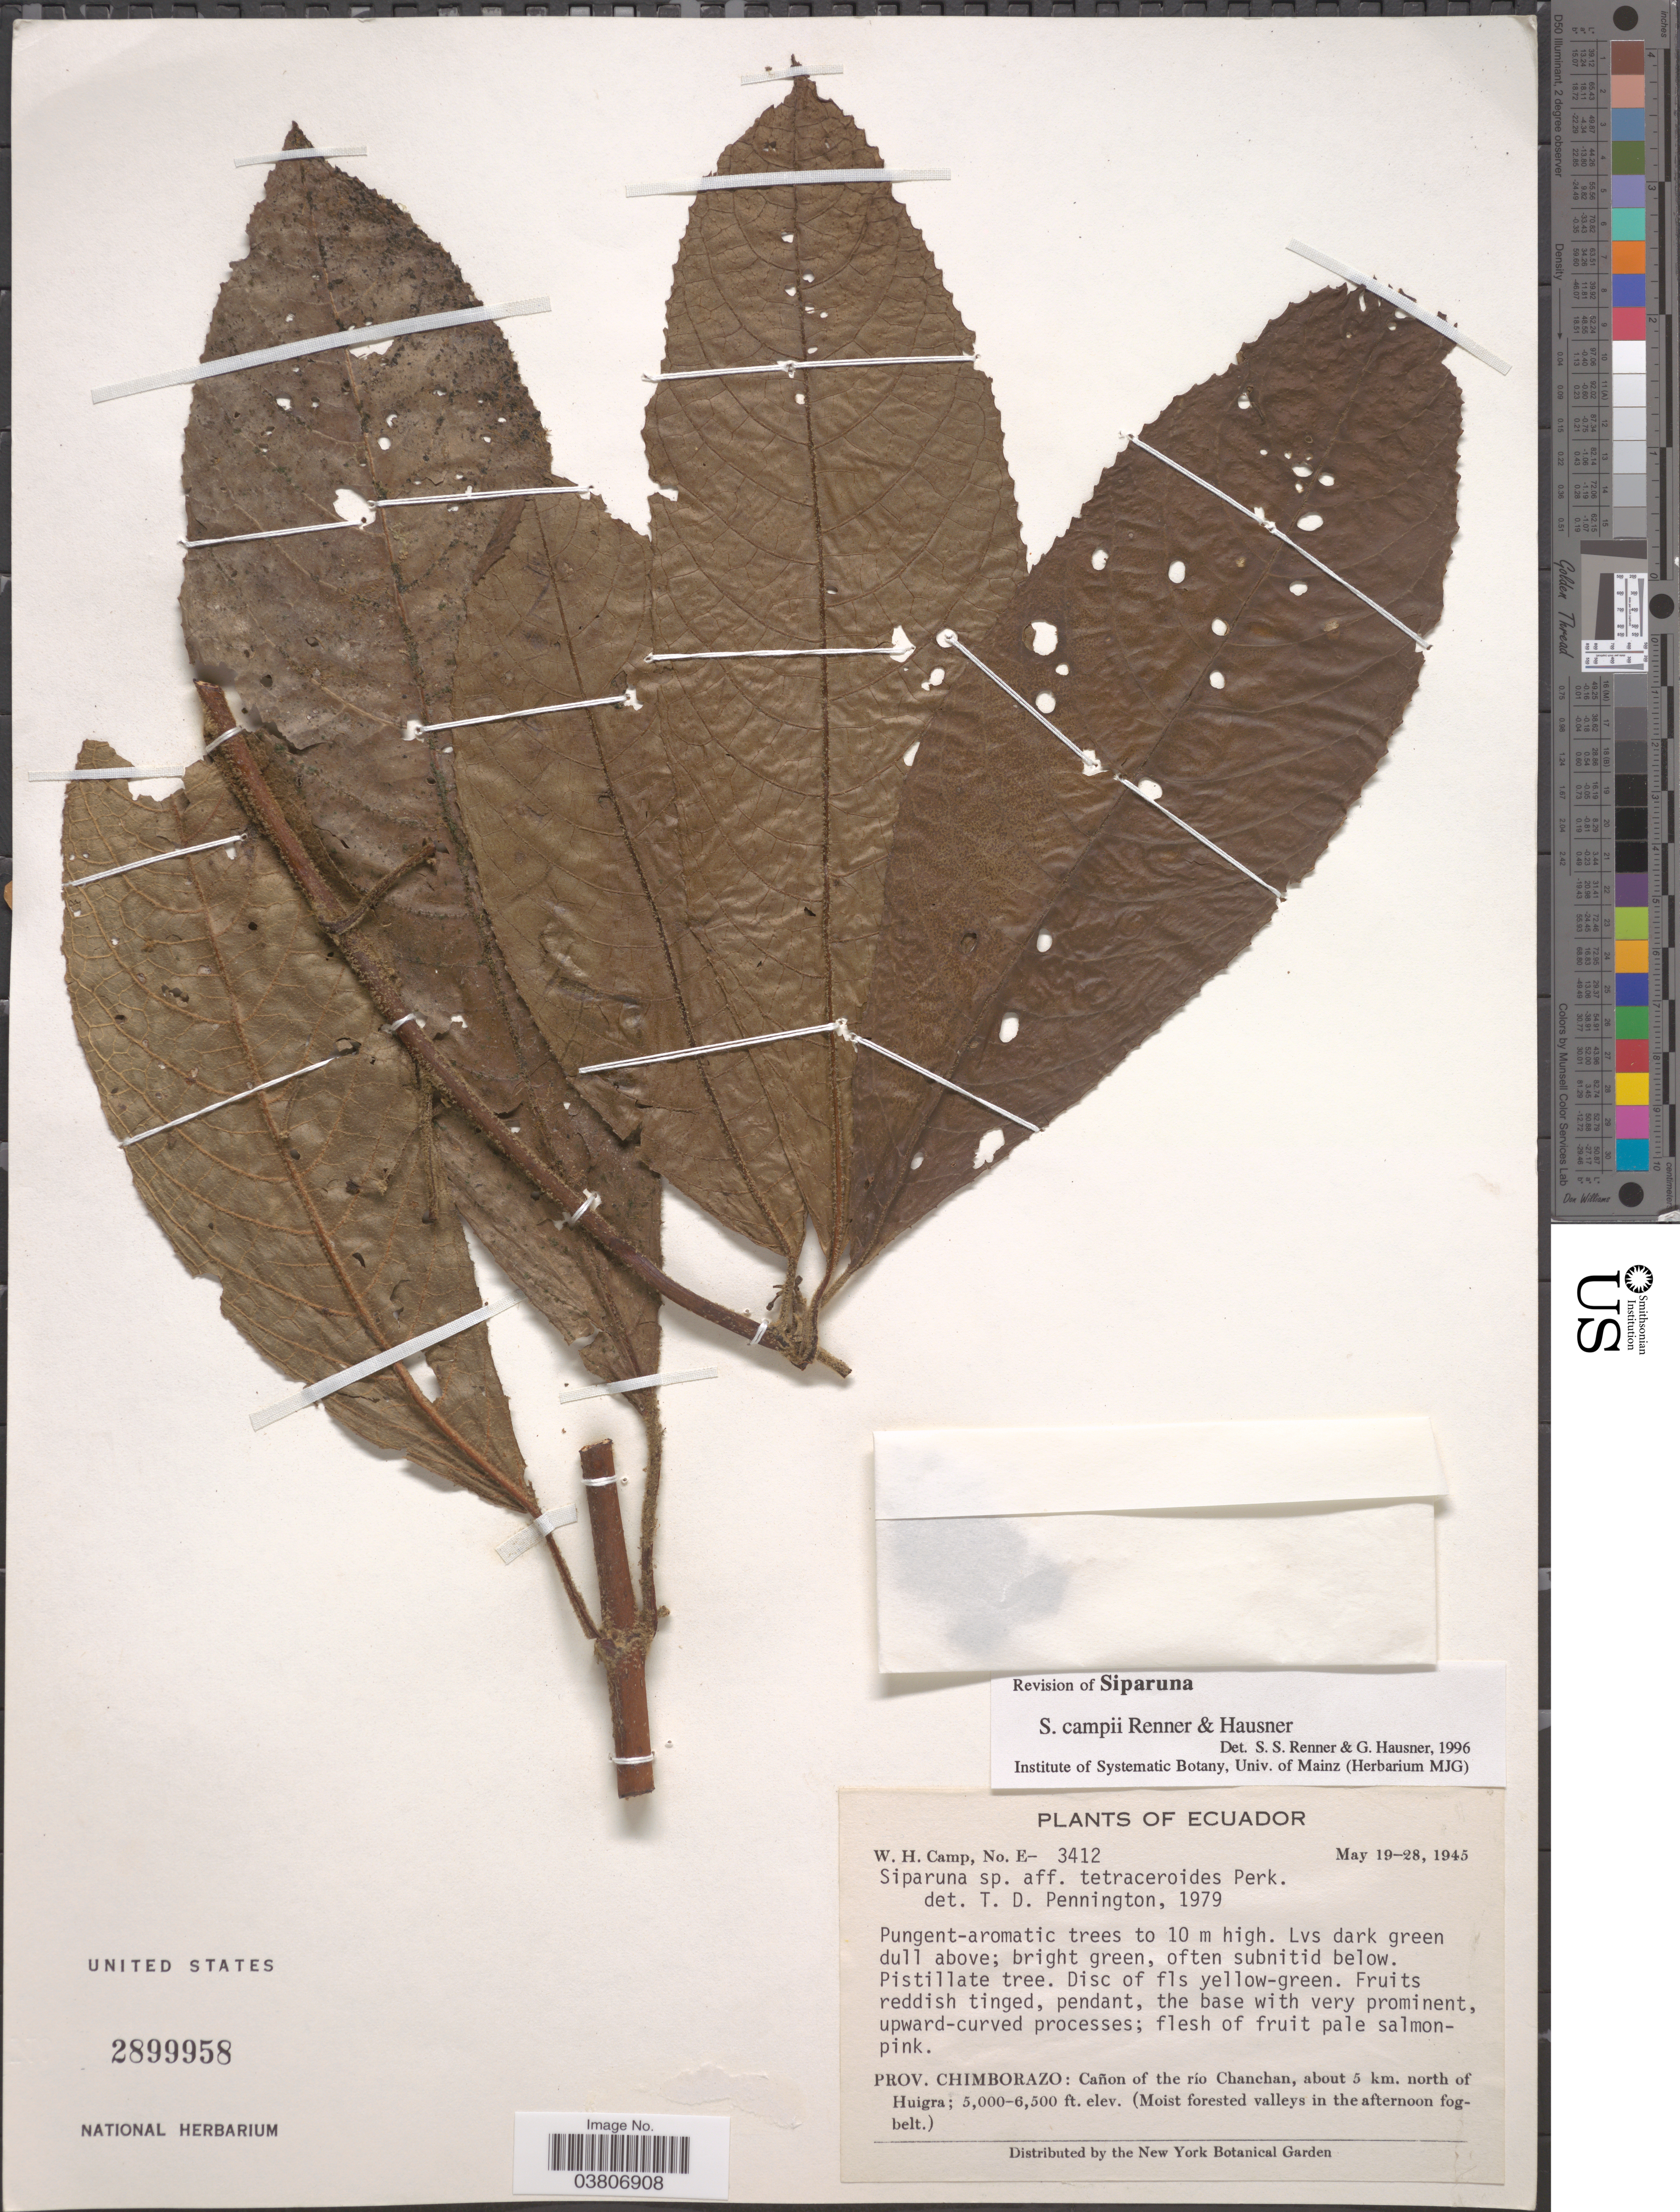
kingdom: Plantae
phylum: Tracheophyta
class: Magnoliopsida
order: Laurales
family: Siparunaceae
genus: Siparuna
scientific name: Siparuna campii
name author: S.S. Renner & Hausner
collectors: W. H. Camp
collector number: E-3412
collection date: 1945-05-19/1945-05-28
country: Ecuador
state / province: Chimborazo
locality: Cañon of the río Chanchan, about 5 km. north of Huigra.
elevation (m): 1524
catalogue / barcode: US 2899958